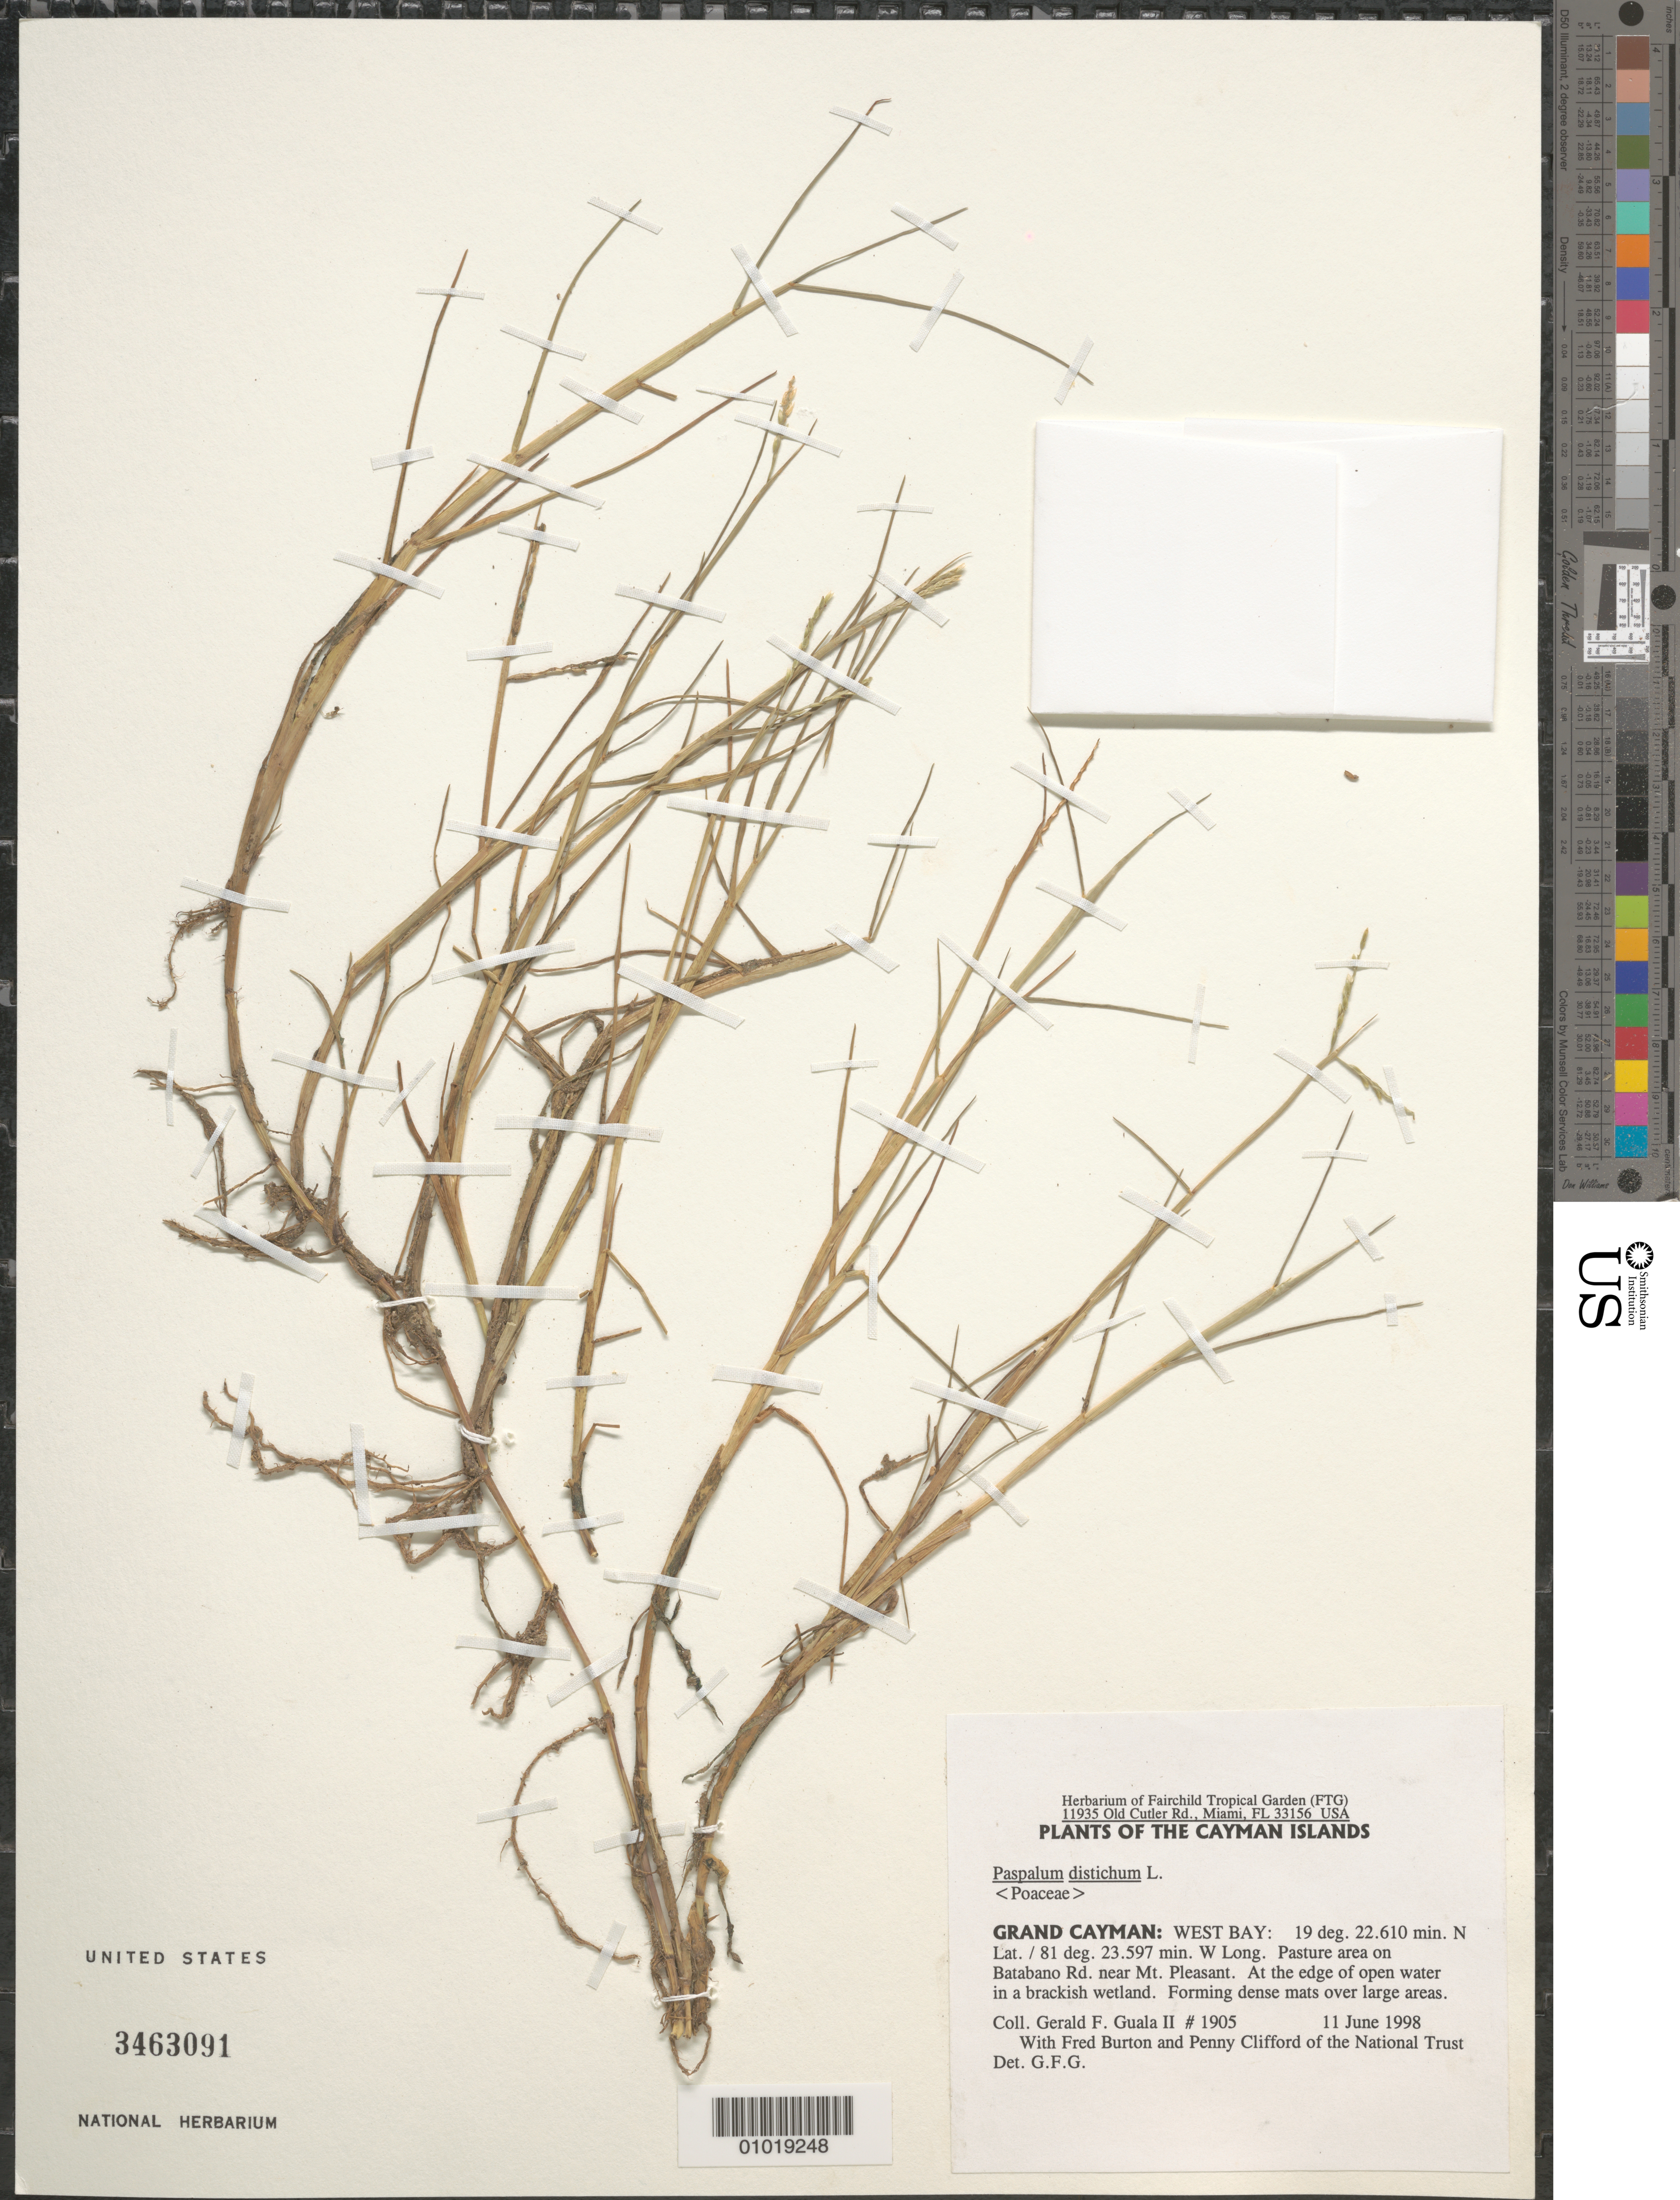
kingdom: Plantae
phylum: Tracheophyta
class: Liliopsida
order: Poales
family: Poaceae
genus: Paspalum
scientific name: Paspalum distichum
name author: L.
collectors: G. Guala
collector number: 1905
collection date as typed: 11 Jun 1998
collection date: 1998-06-11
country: Cayman Islands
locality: Grnad Cayman, W Bay, Pasture area on Batabano Rd. near Mt. Pleasant.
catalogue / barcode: US 3463091